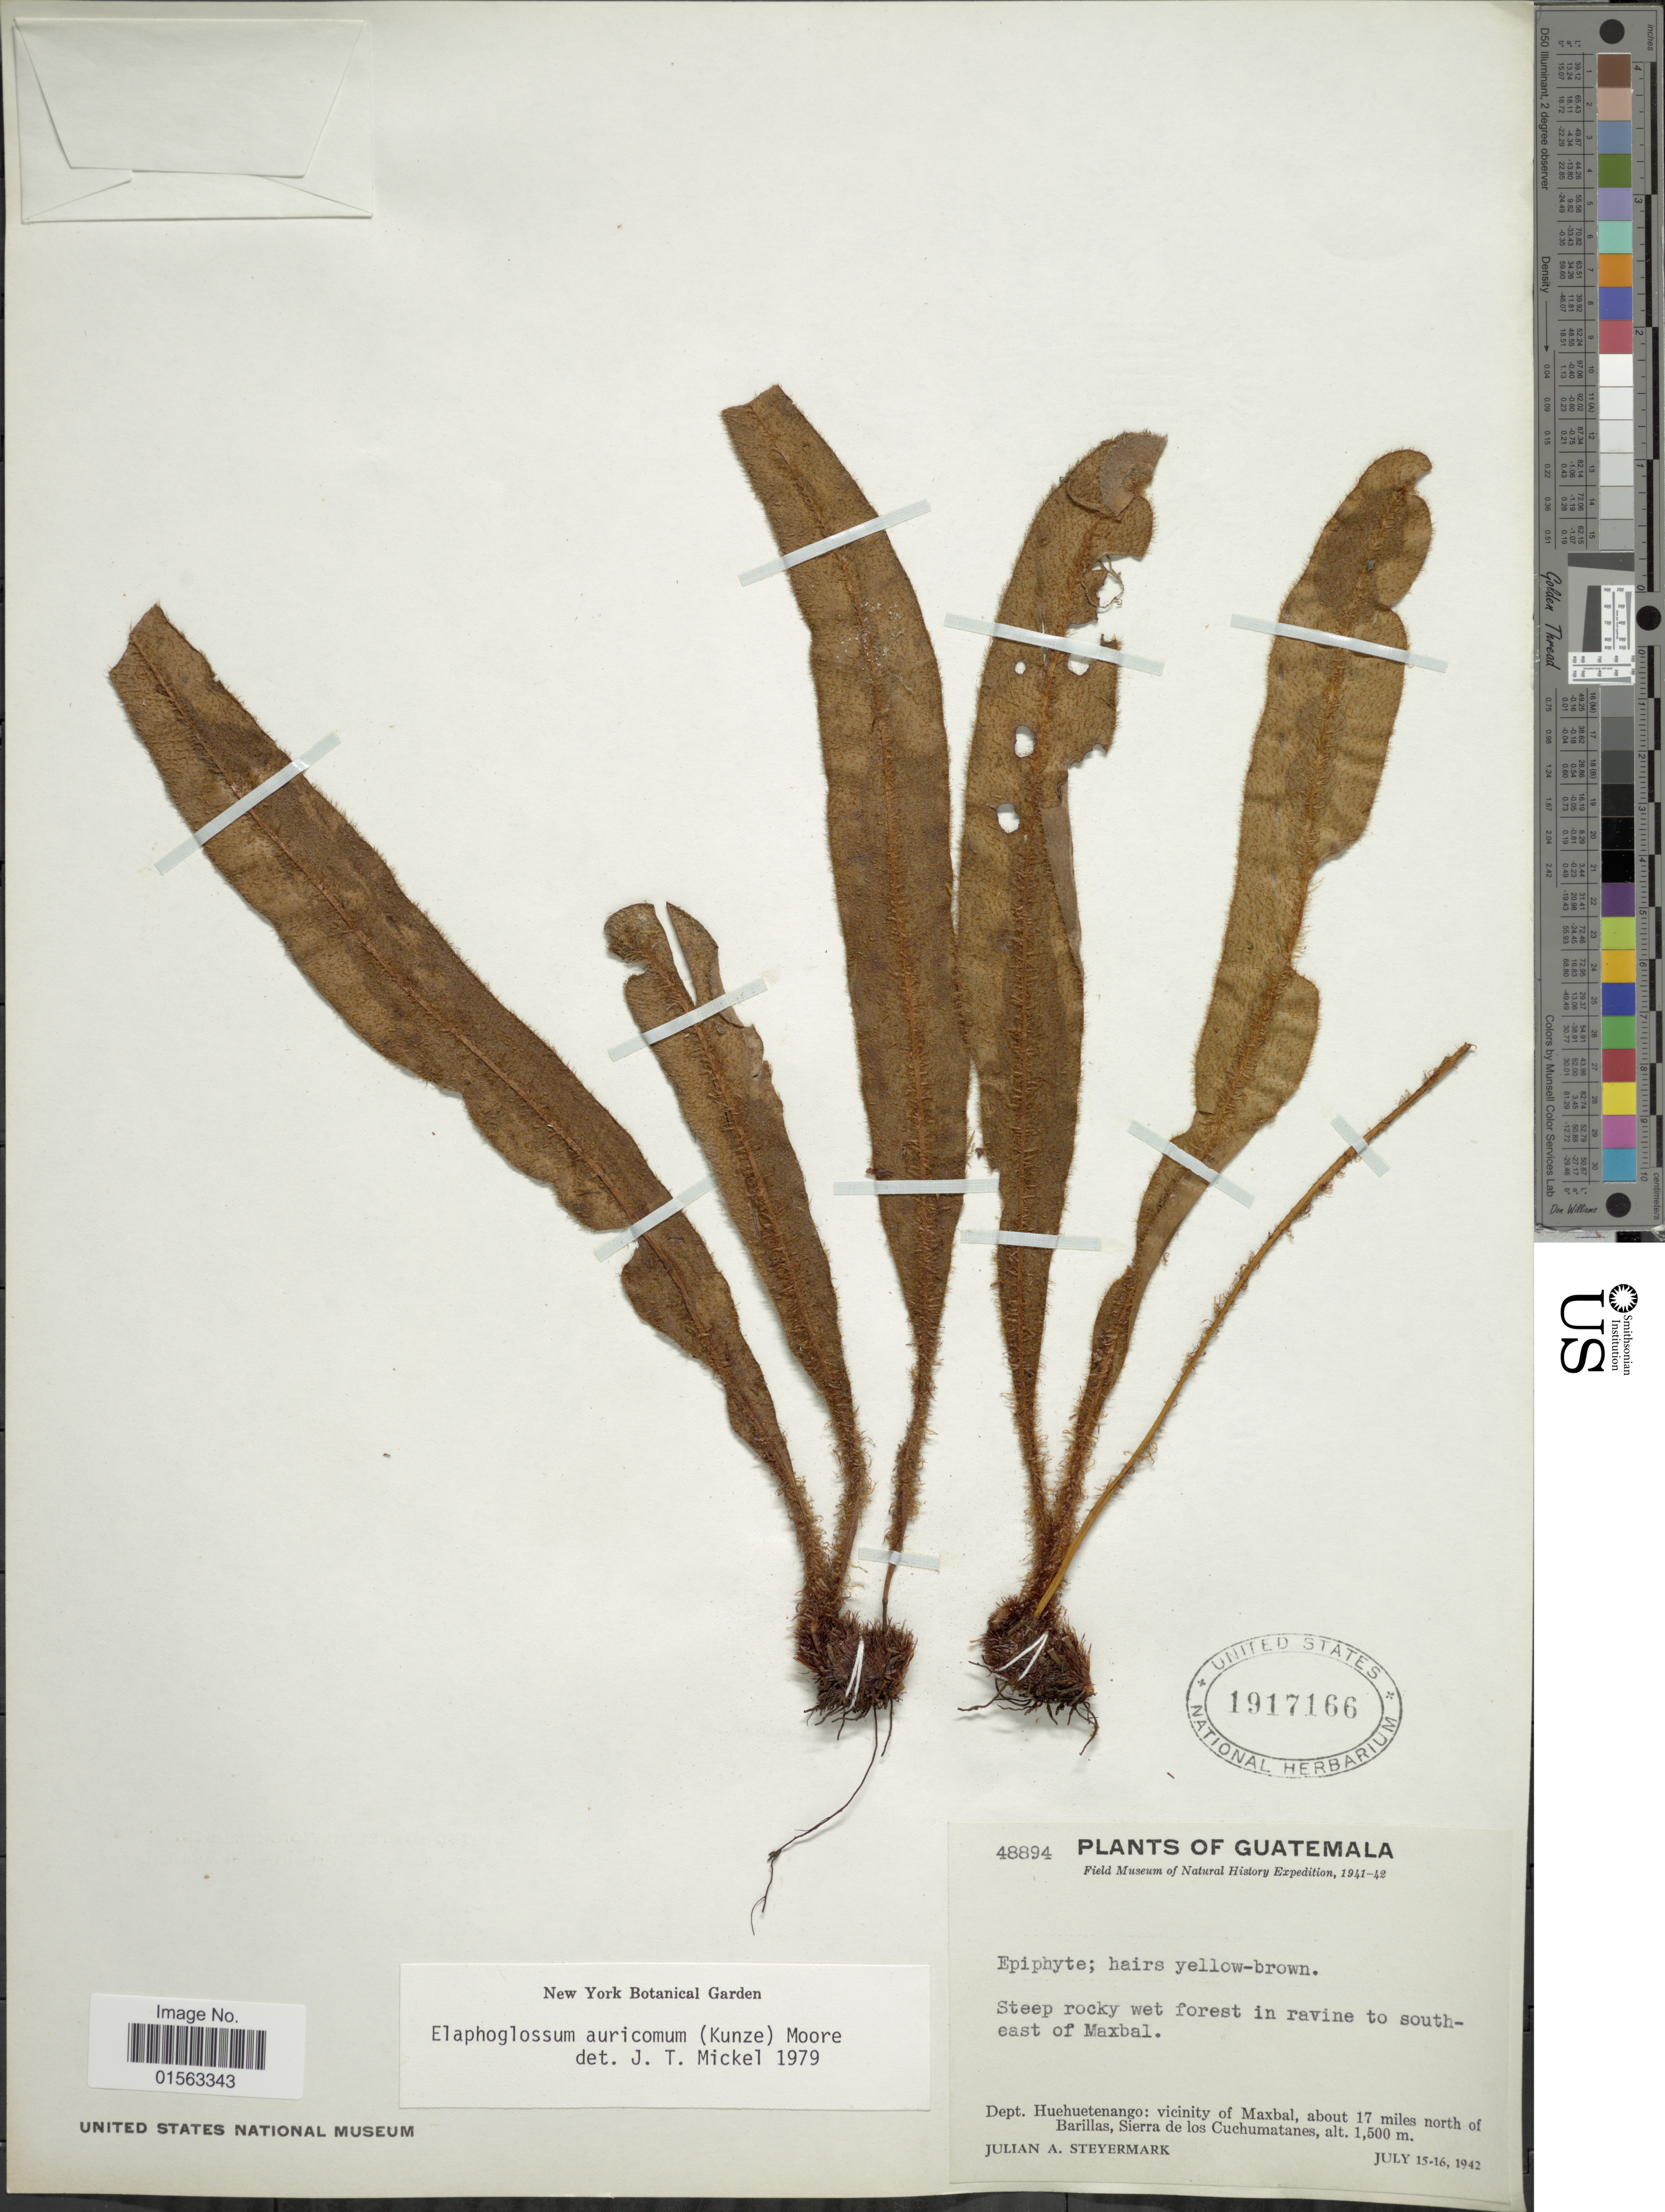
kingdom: Plantae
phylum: Tracheophyta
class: Polypodiopsida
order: Polypodiales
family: Dryopteridaceae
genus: Elaphoglossum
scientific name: Elaphoglossum auricomum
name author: (Kunze) T. Moore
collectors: J. Steyermark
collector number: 48894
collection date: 1942-07-15/1942-07-16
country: Guatemala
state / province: Huehuetenango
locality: In ravine to south-east of Maxbal, Dept. Huehuetenango: vicinity of Maxbal, about 17 miles north of Barillas, Sierra de los Cuchumatanes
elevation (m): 1500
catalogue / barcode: US 1917166